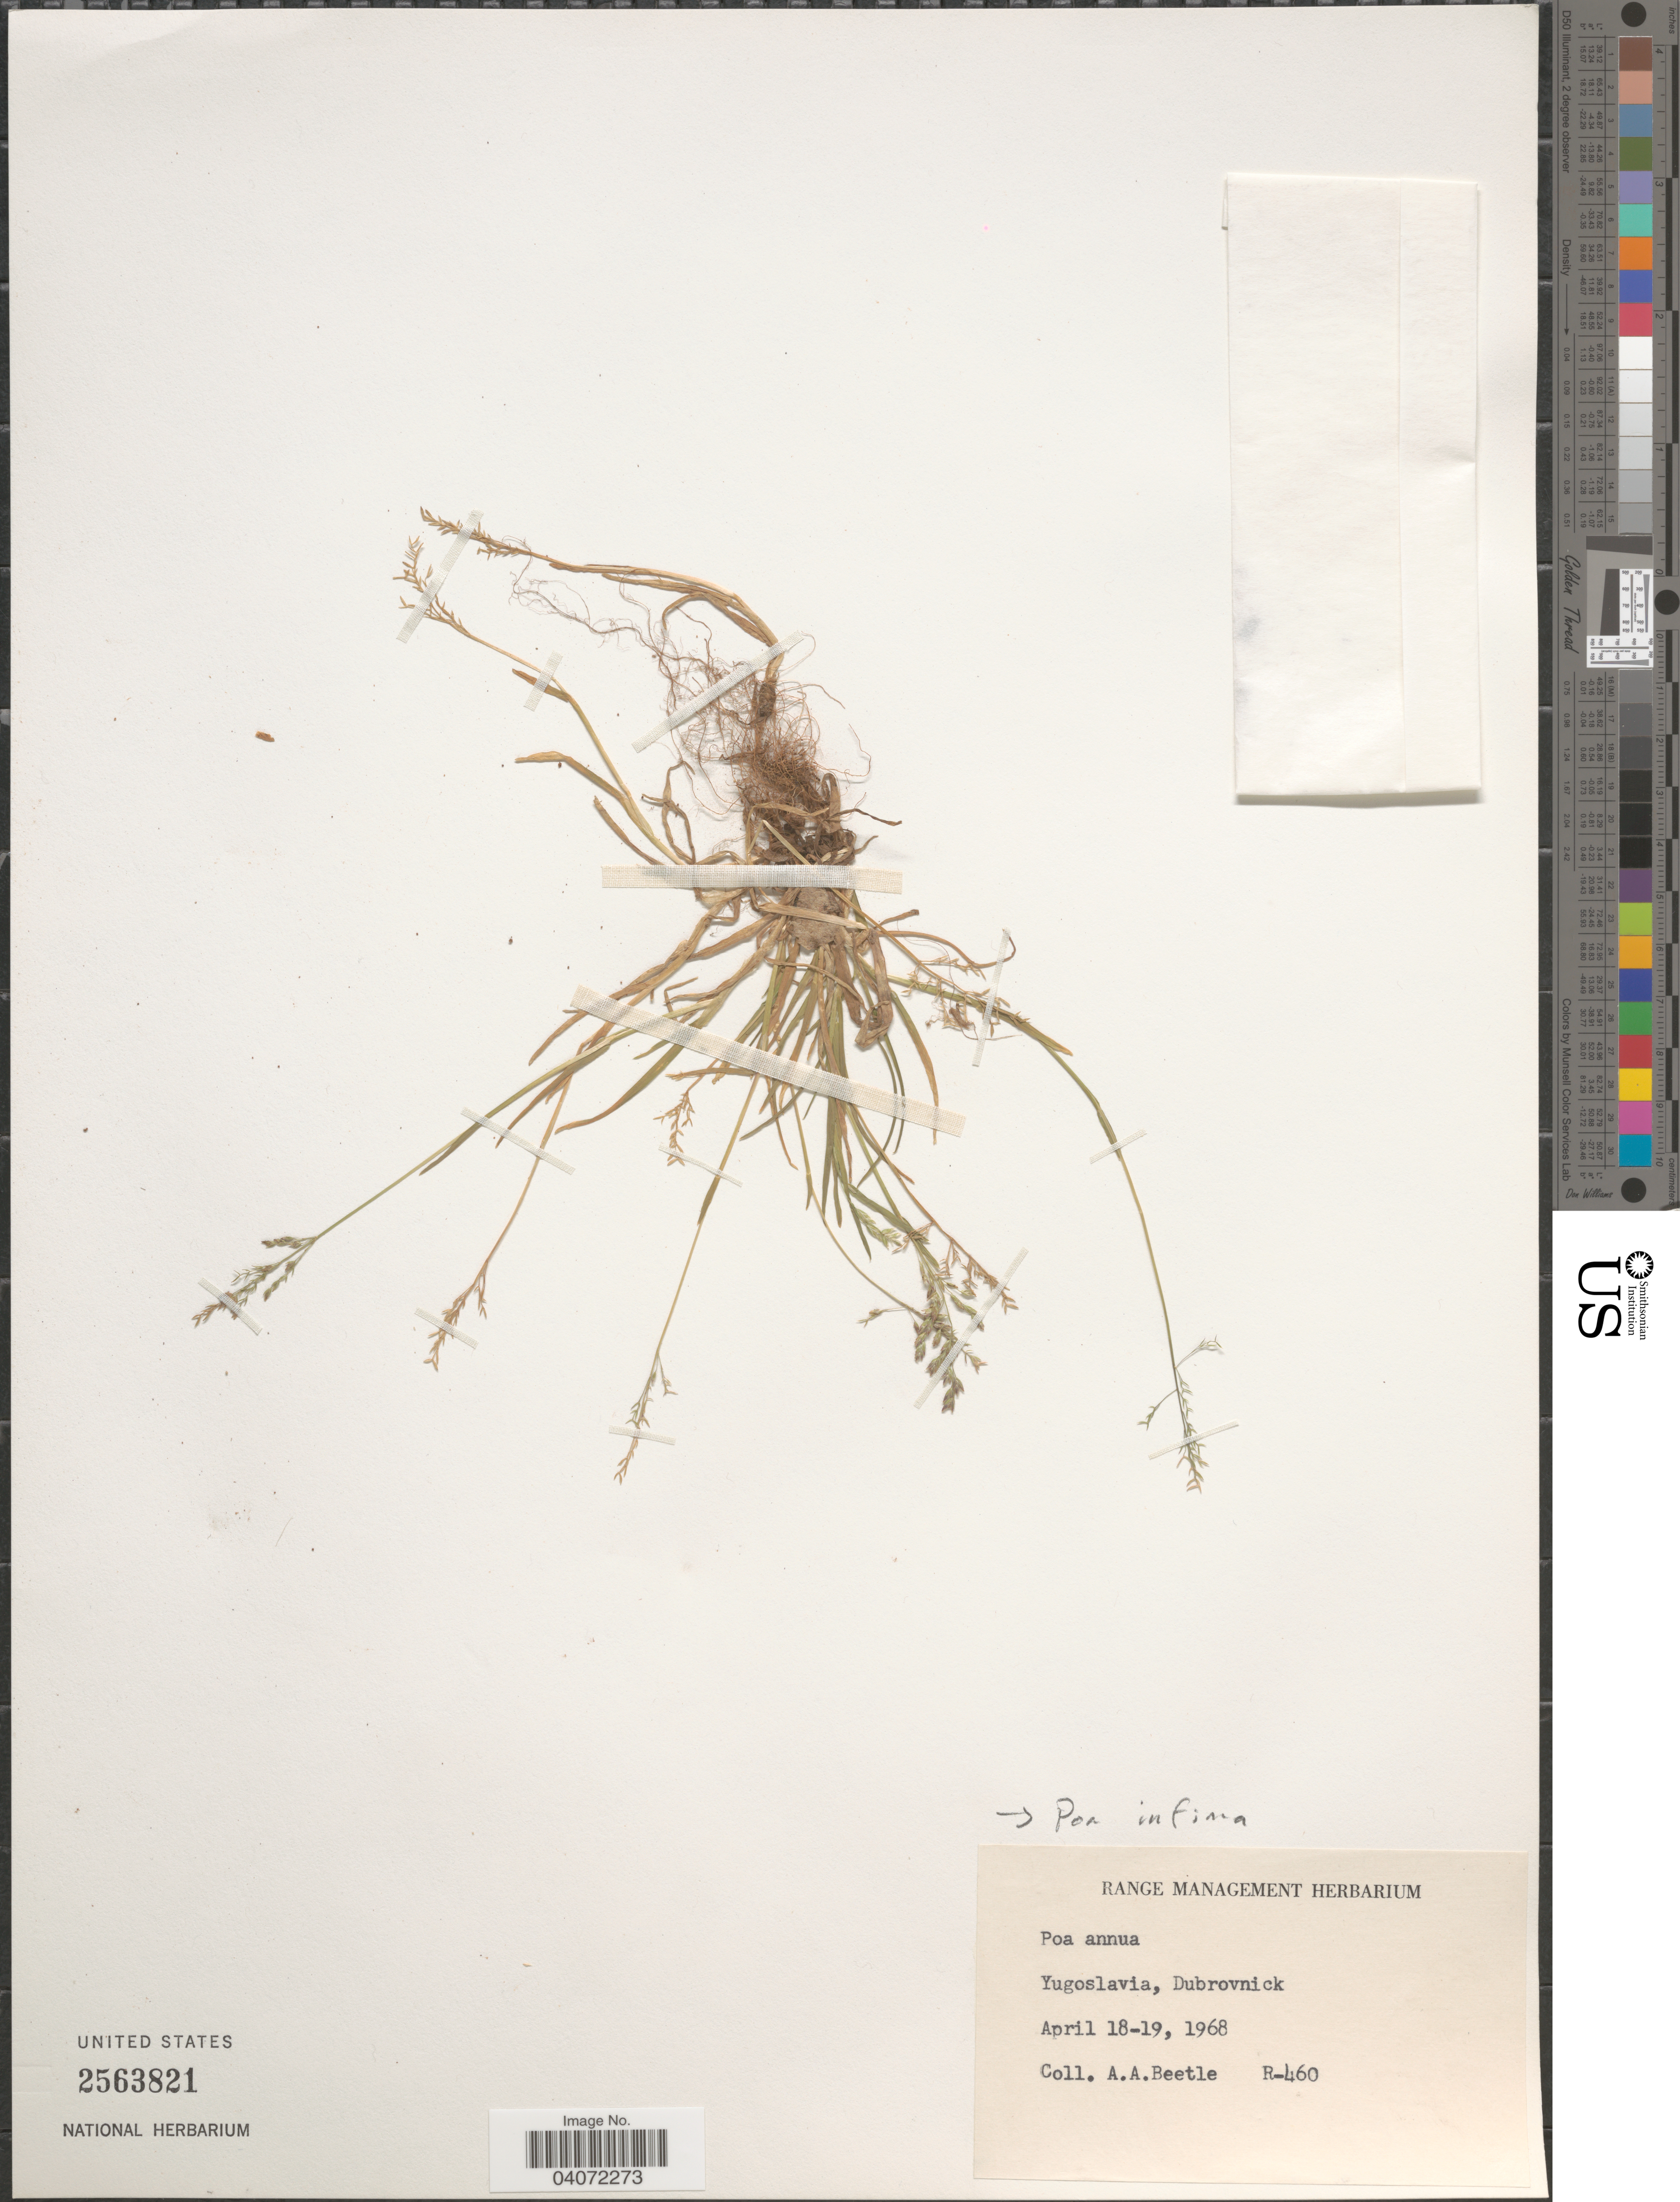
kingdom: Plantae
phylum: Tracheophyta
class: Liliopsida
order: Poales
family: Poaceae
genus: Poa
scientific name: Poa infirma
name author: Kunth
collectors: A. A. Beetle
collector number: R-460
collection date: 1968-04-18/1968-04-19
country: Croatia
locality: Yogoslavia, Dubrovnick.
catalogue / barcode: US 2563821